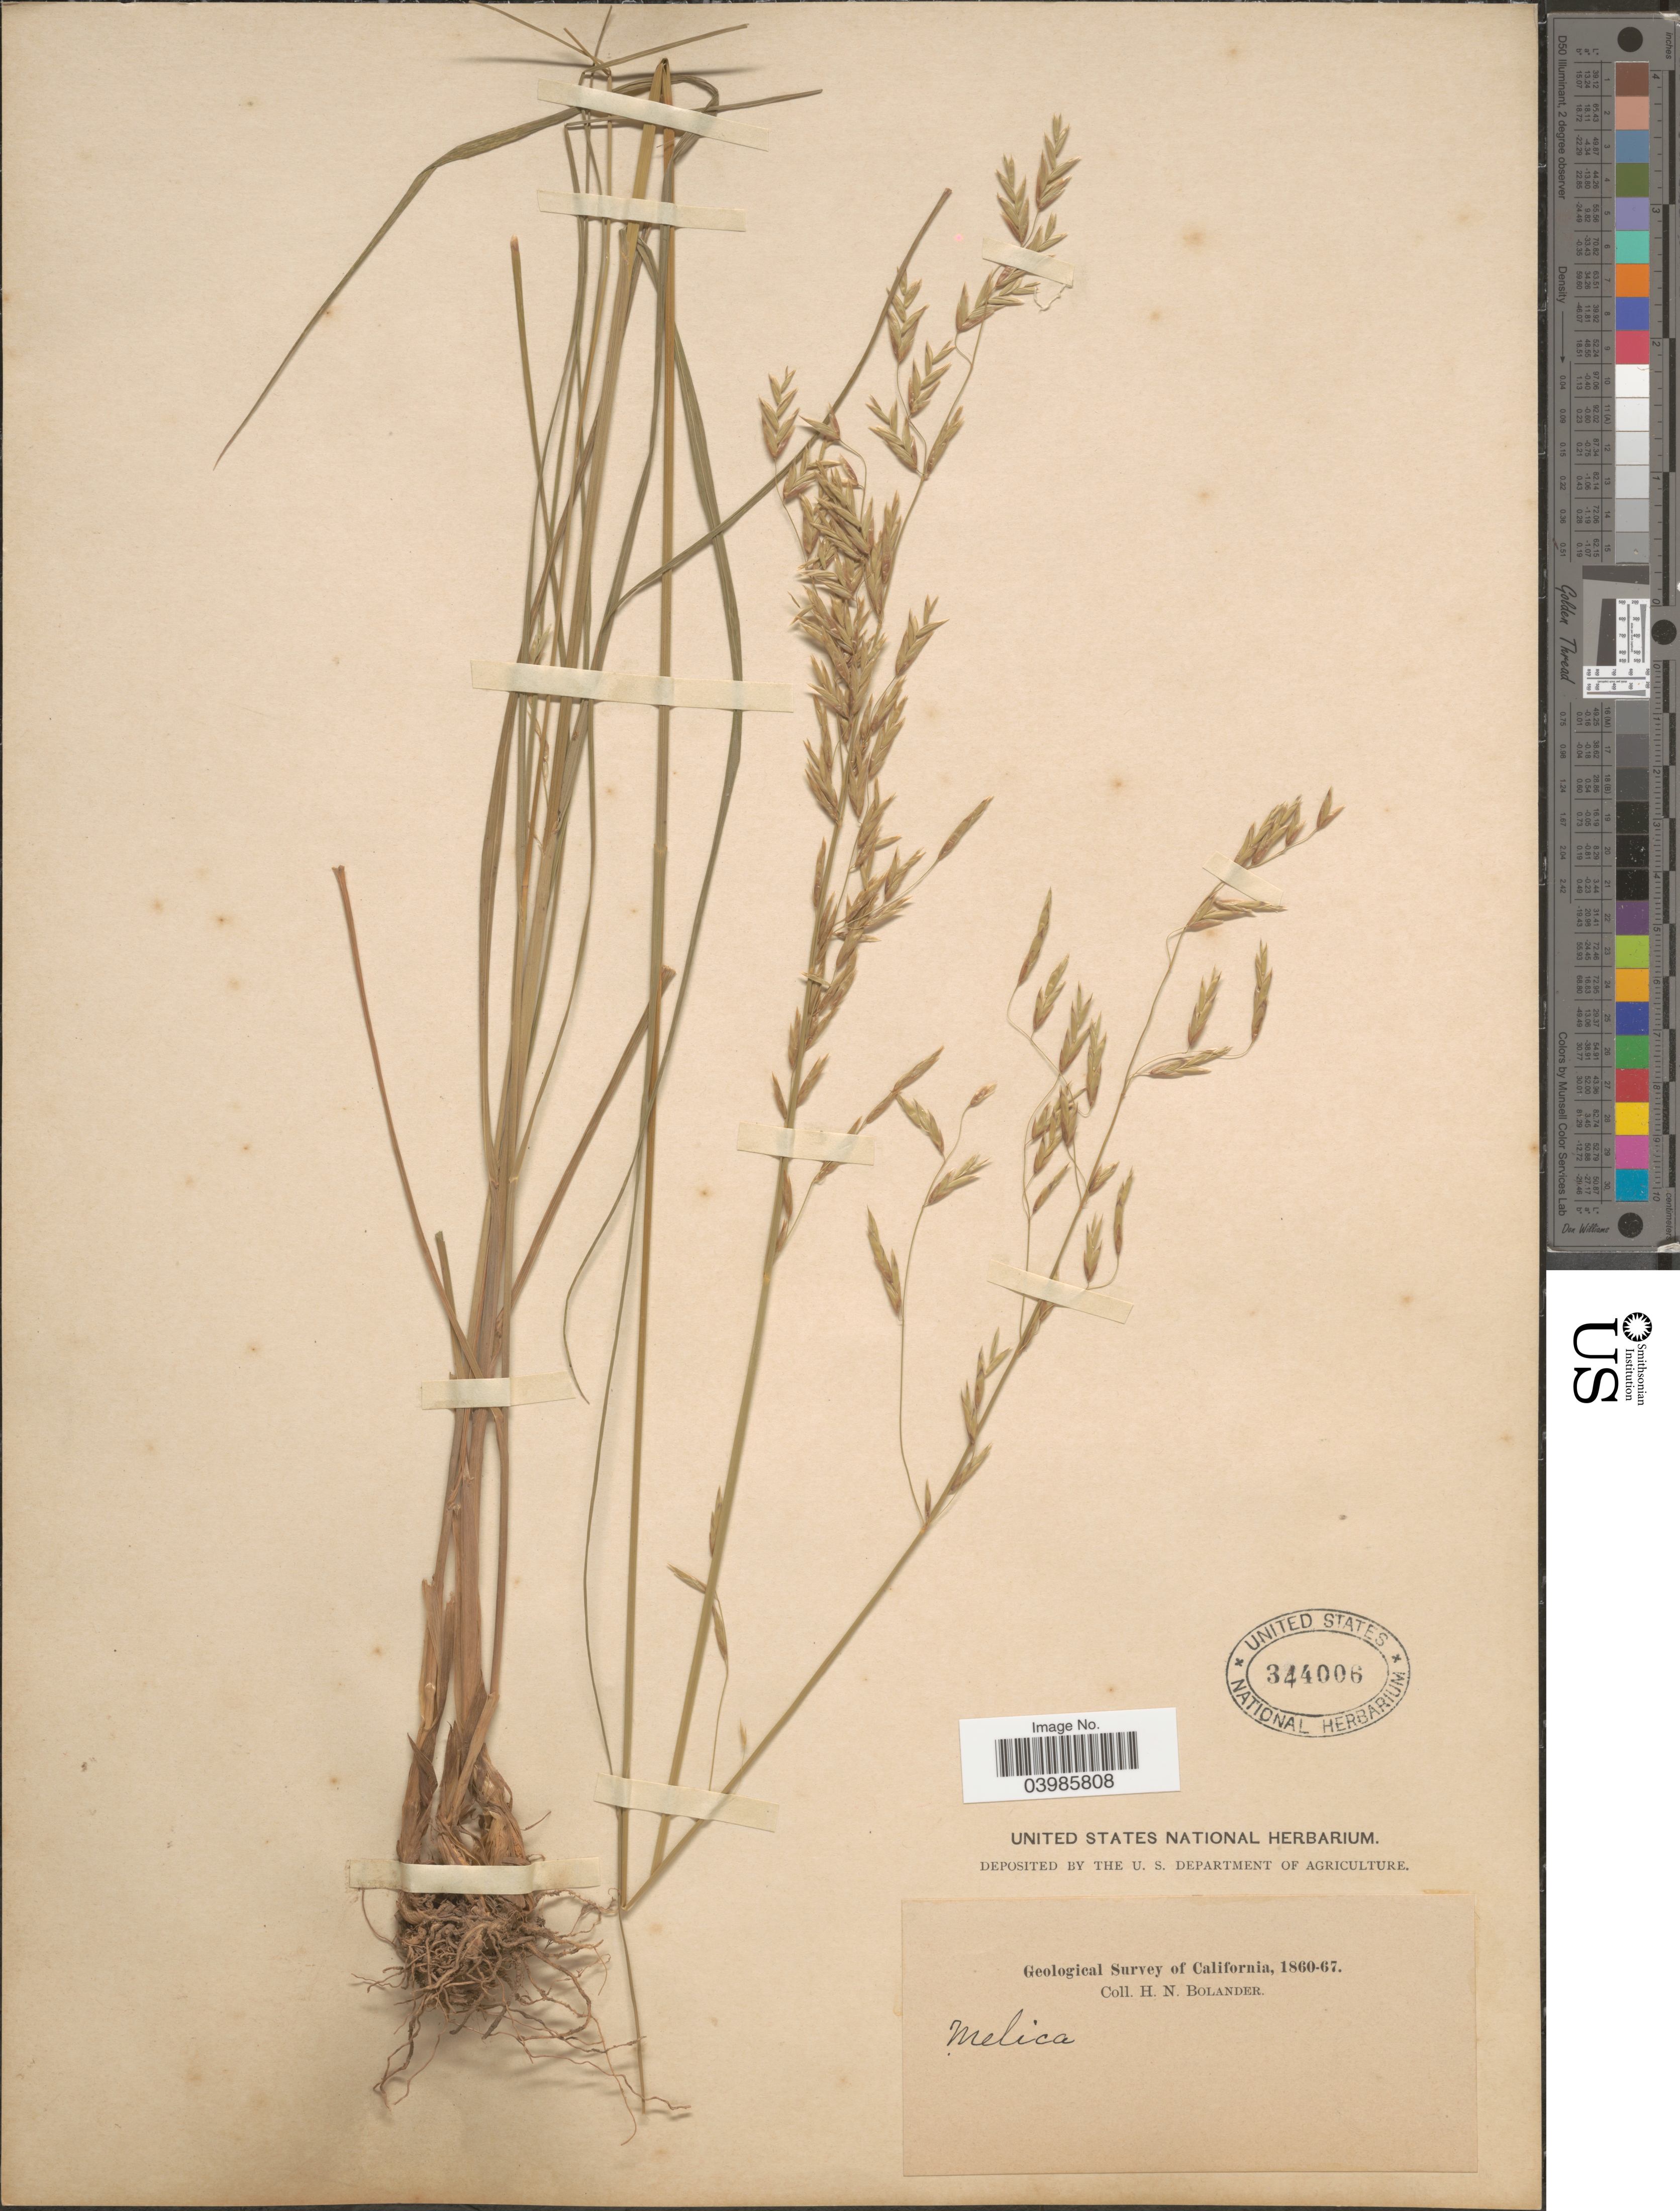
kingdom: Plantae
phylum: Tracheophyta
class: Liliopsida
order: Poales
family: Poaceae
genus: Melica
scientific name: Melica geyeri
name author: Munro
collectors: H. Bolander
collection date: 1860/1867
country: United States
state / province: California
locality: Geological Survey of California.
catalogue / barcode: US 344006